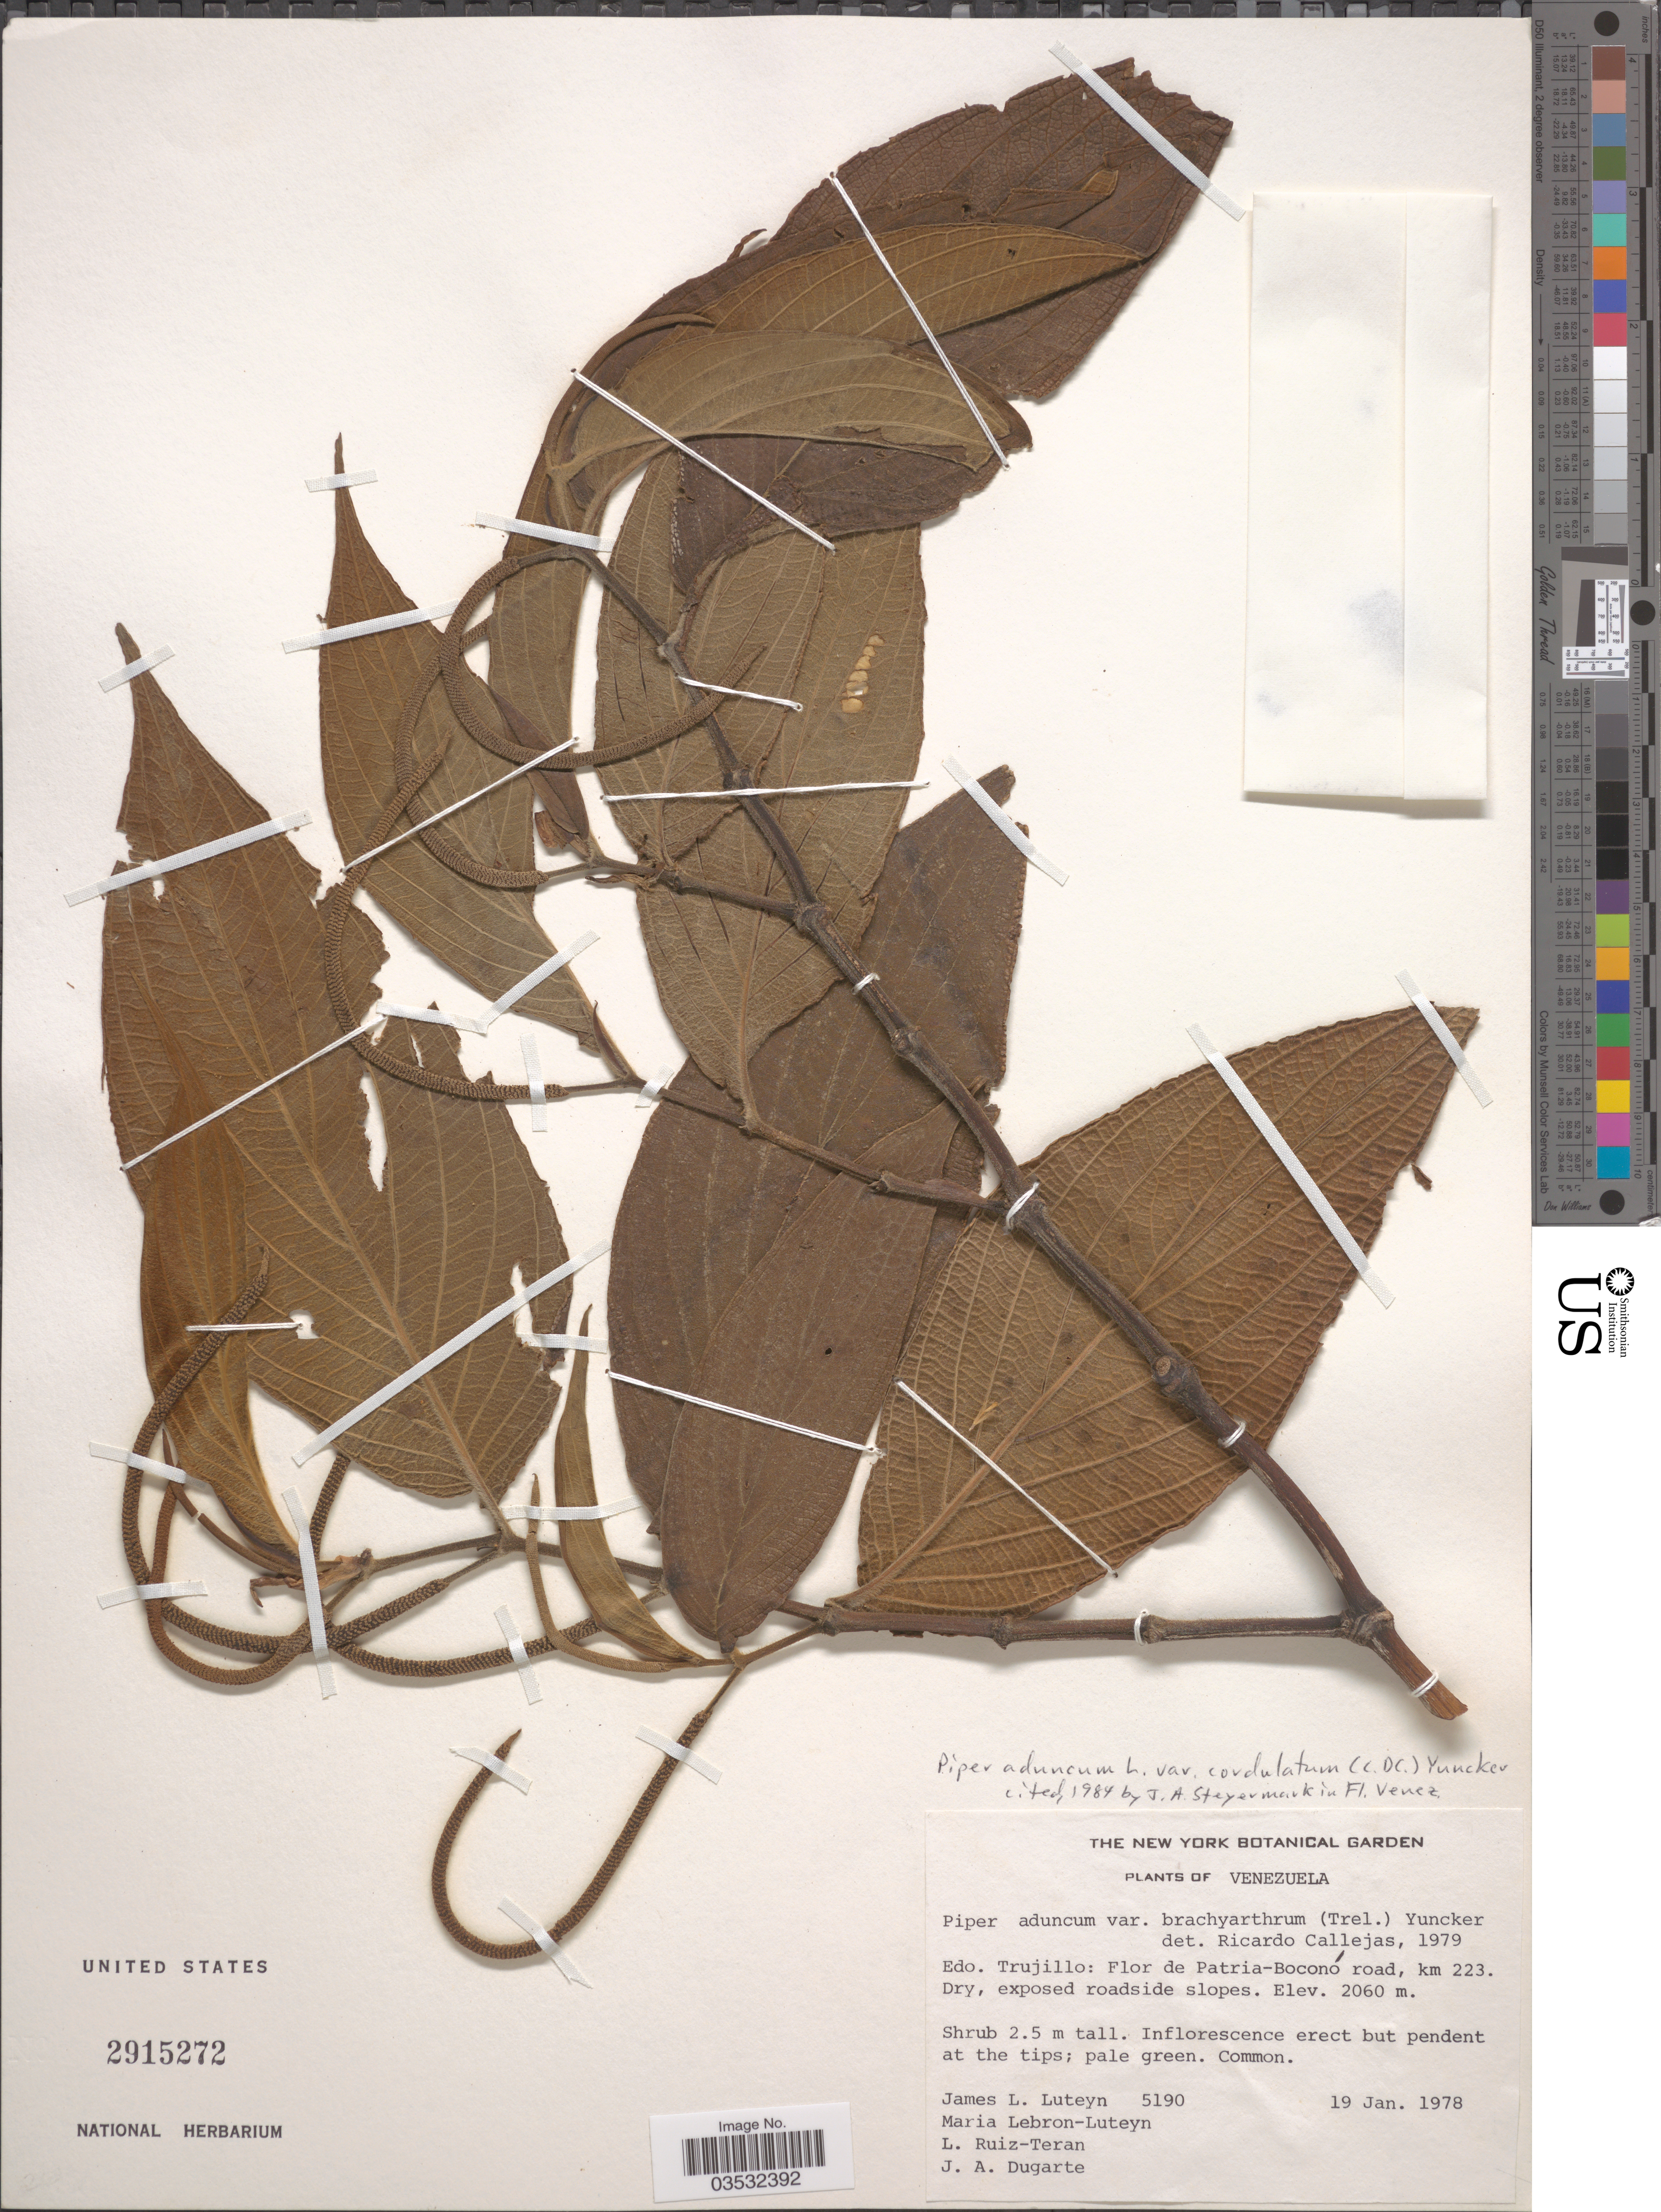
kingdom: Plantae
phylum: Tracheophyta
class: Magnoliopsida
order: Piperales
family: Piperaceae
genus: Piper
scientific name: Piper aduncum var. cordulatum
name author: L.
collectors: J. L. Luteyn, M. L. Lebrón-Luteyn, L. E. Ruíz-Terán & J. Dugarte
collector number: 5190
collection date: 1978-01-19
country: Venezuela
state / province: Trujillo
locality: Flor de Patria-Boconó road, km 223.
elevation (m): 2060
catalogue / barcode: US 2915272